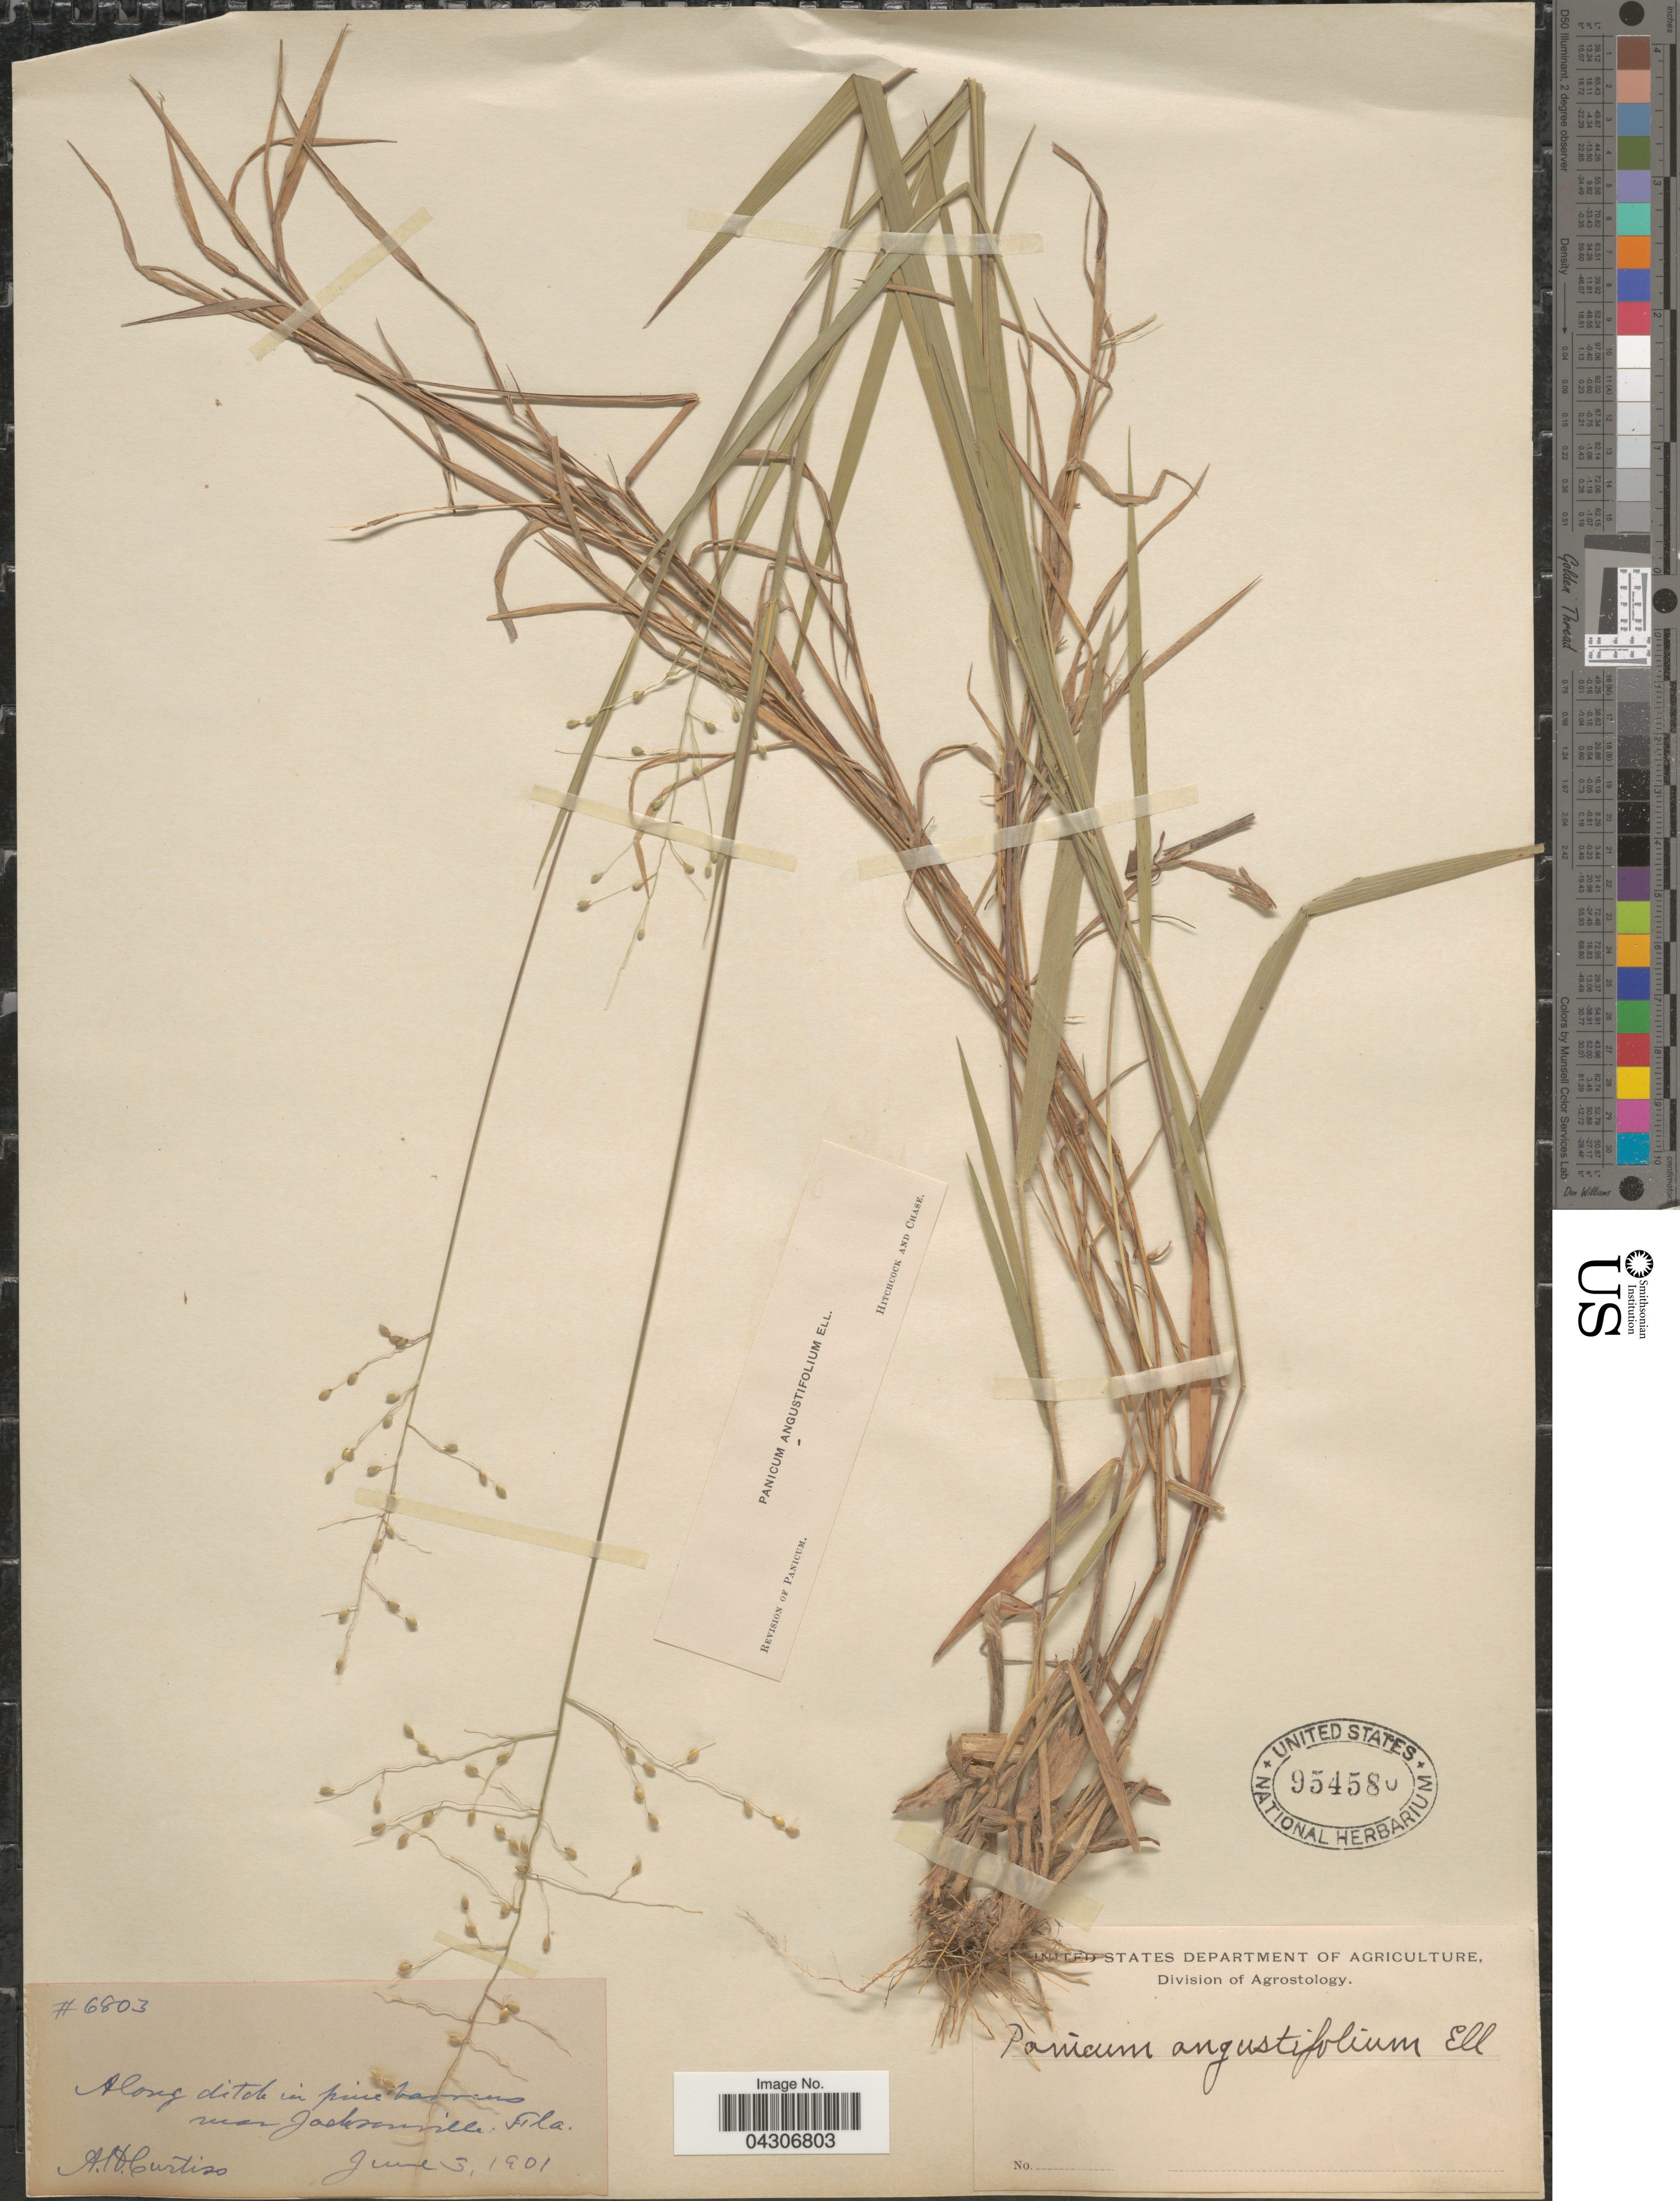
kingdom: Plantae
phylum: Tracheophyta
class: Liliopsida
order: Poales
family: Poaceae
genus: Dichanthelium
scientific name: Dichanthelium aciculare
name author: (Desv. ex Poir.) Gould & C.A. Clark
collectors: A. H. Curtiss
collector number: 6803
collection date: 1901-06-03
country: United States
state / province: Florida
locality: Near Jacksonville.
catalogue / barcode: US 954580